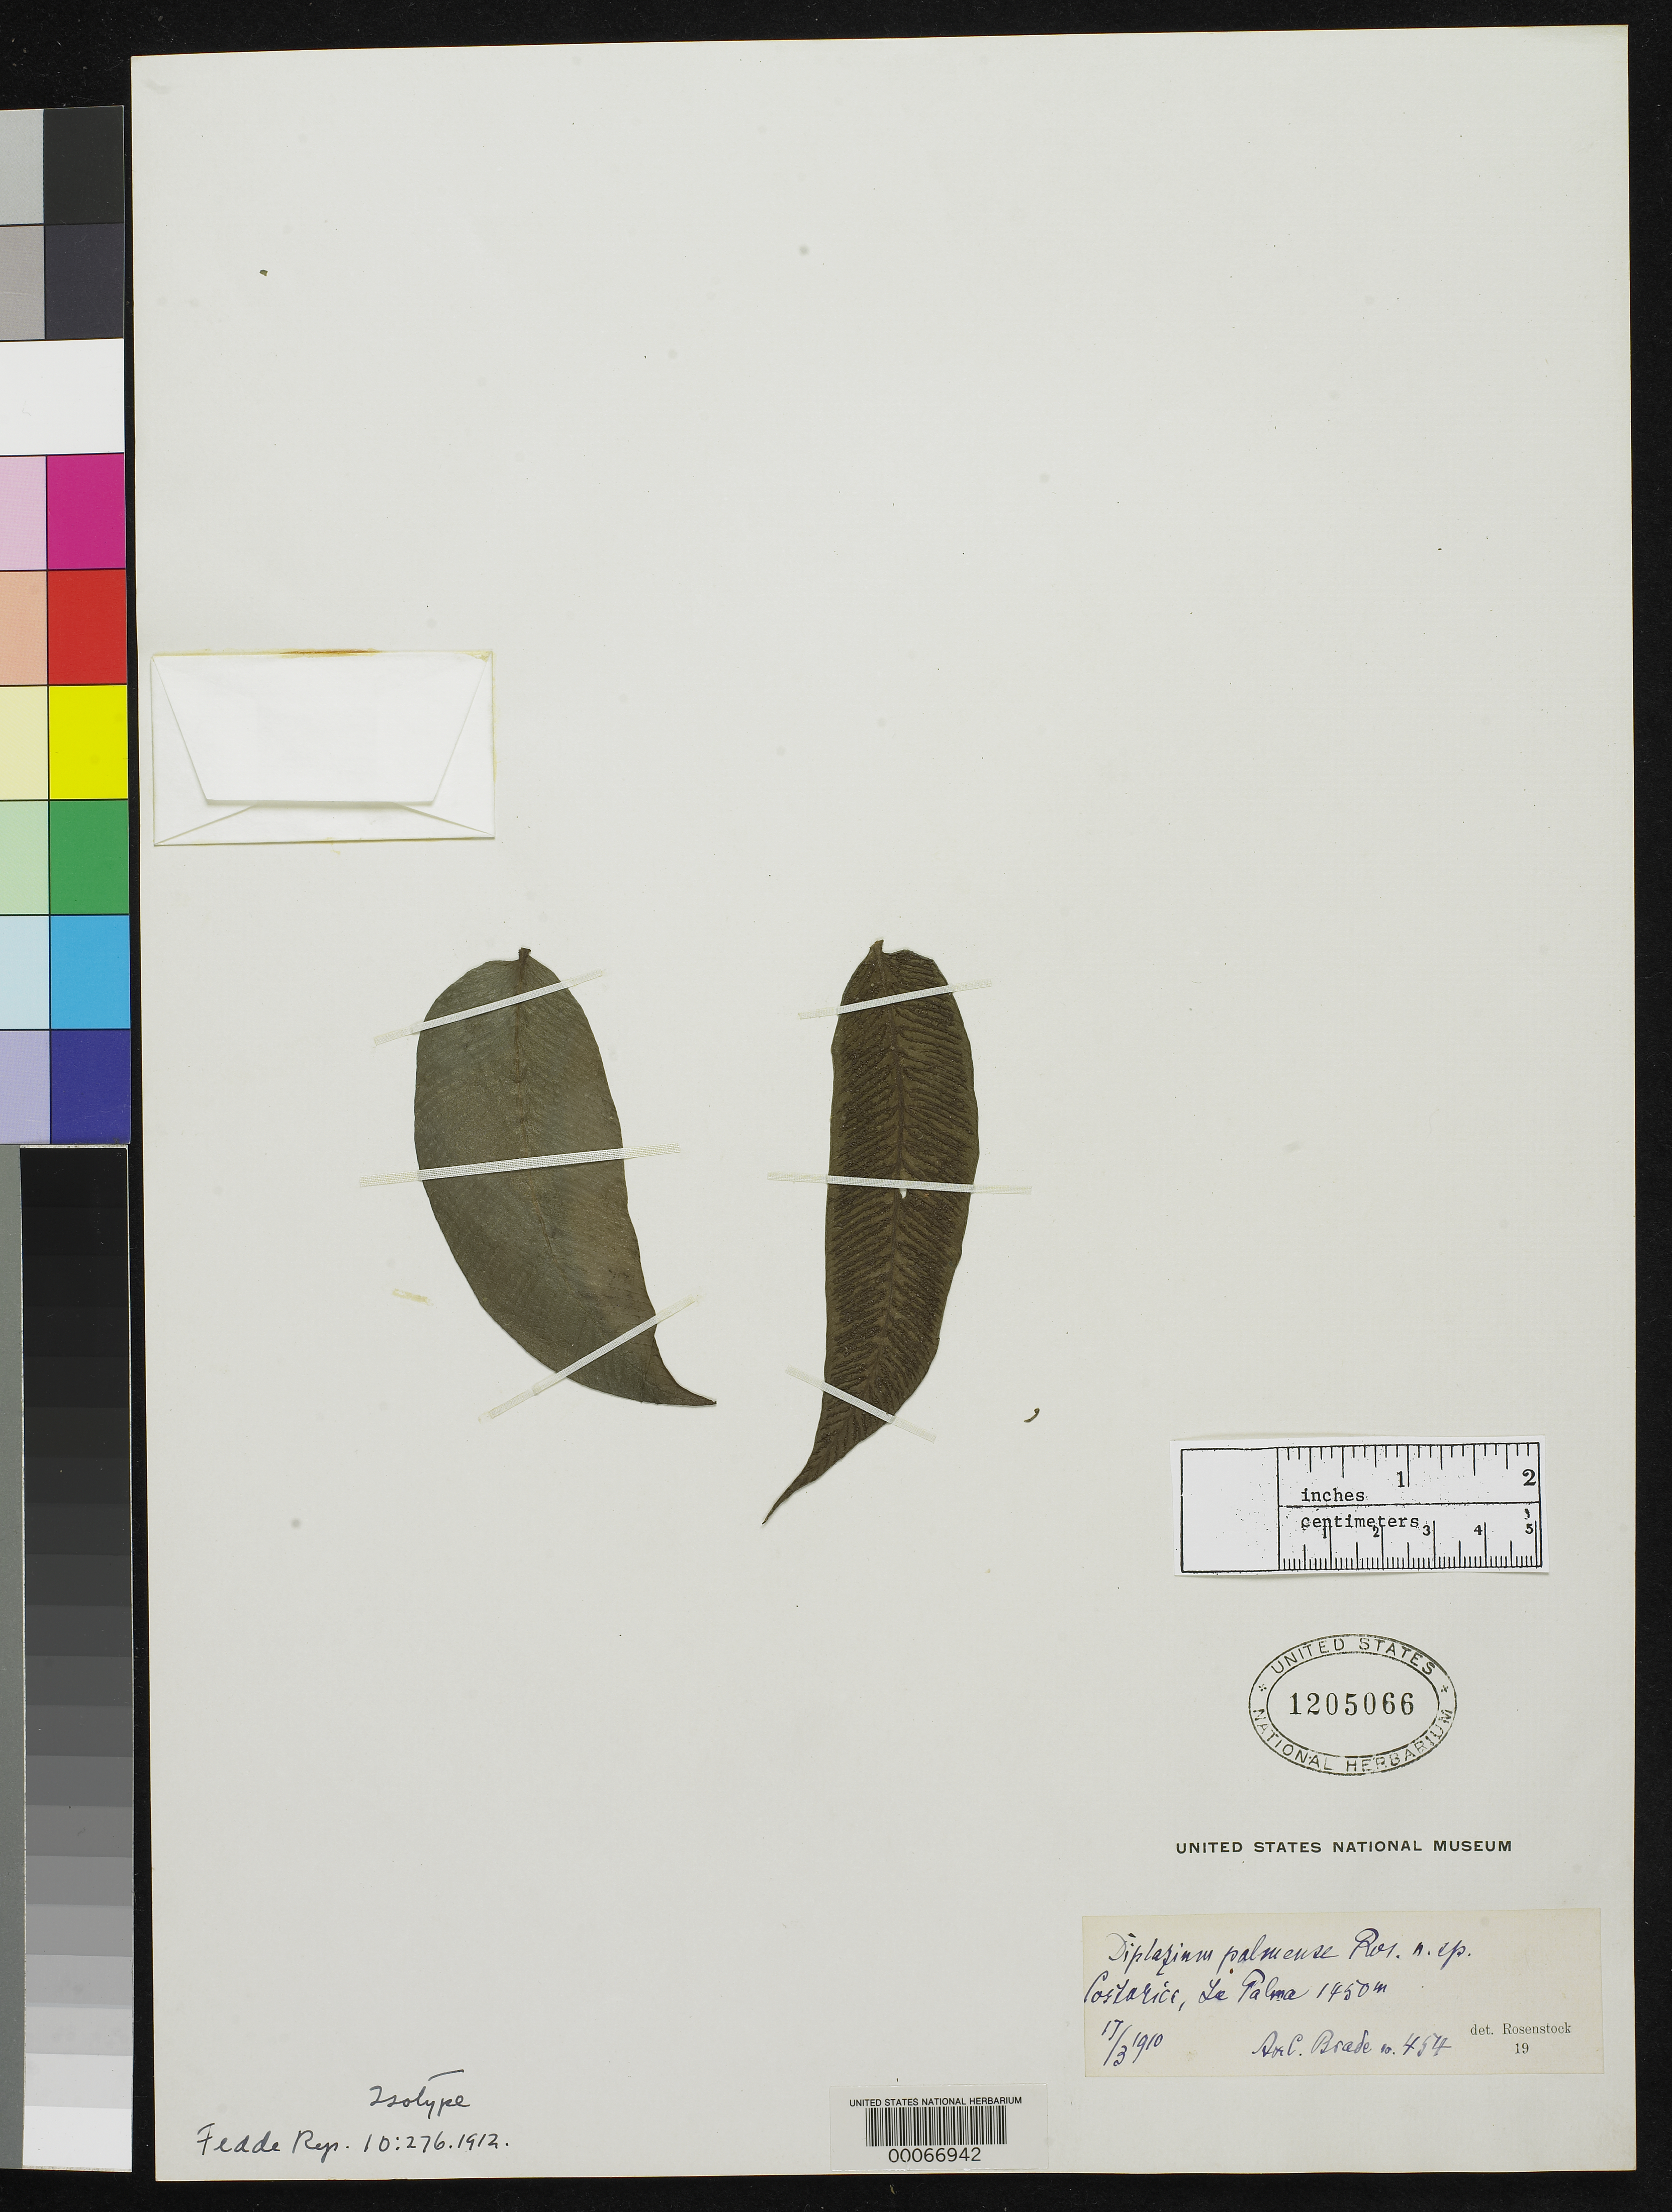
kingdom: Plantae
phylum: Tracheophyta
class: Polypodiopsida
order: Polypodiales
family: Athyriaceae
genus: Diplazium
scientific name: Diplazium palmense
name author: Rosenst.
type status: Isotype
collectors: A. C. Brade & A. Brade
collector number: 454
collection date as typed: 17 Mar 1950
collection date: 1950-03-17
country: Costa Rica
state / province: San José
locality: La Palma.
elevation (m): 1450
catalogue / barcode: US 1205066